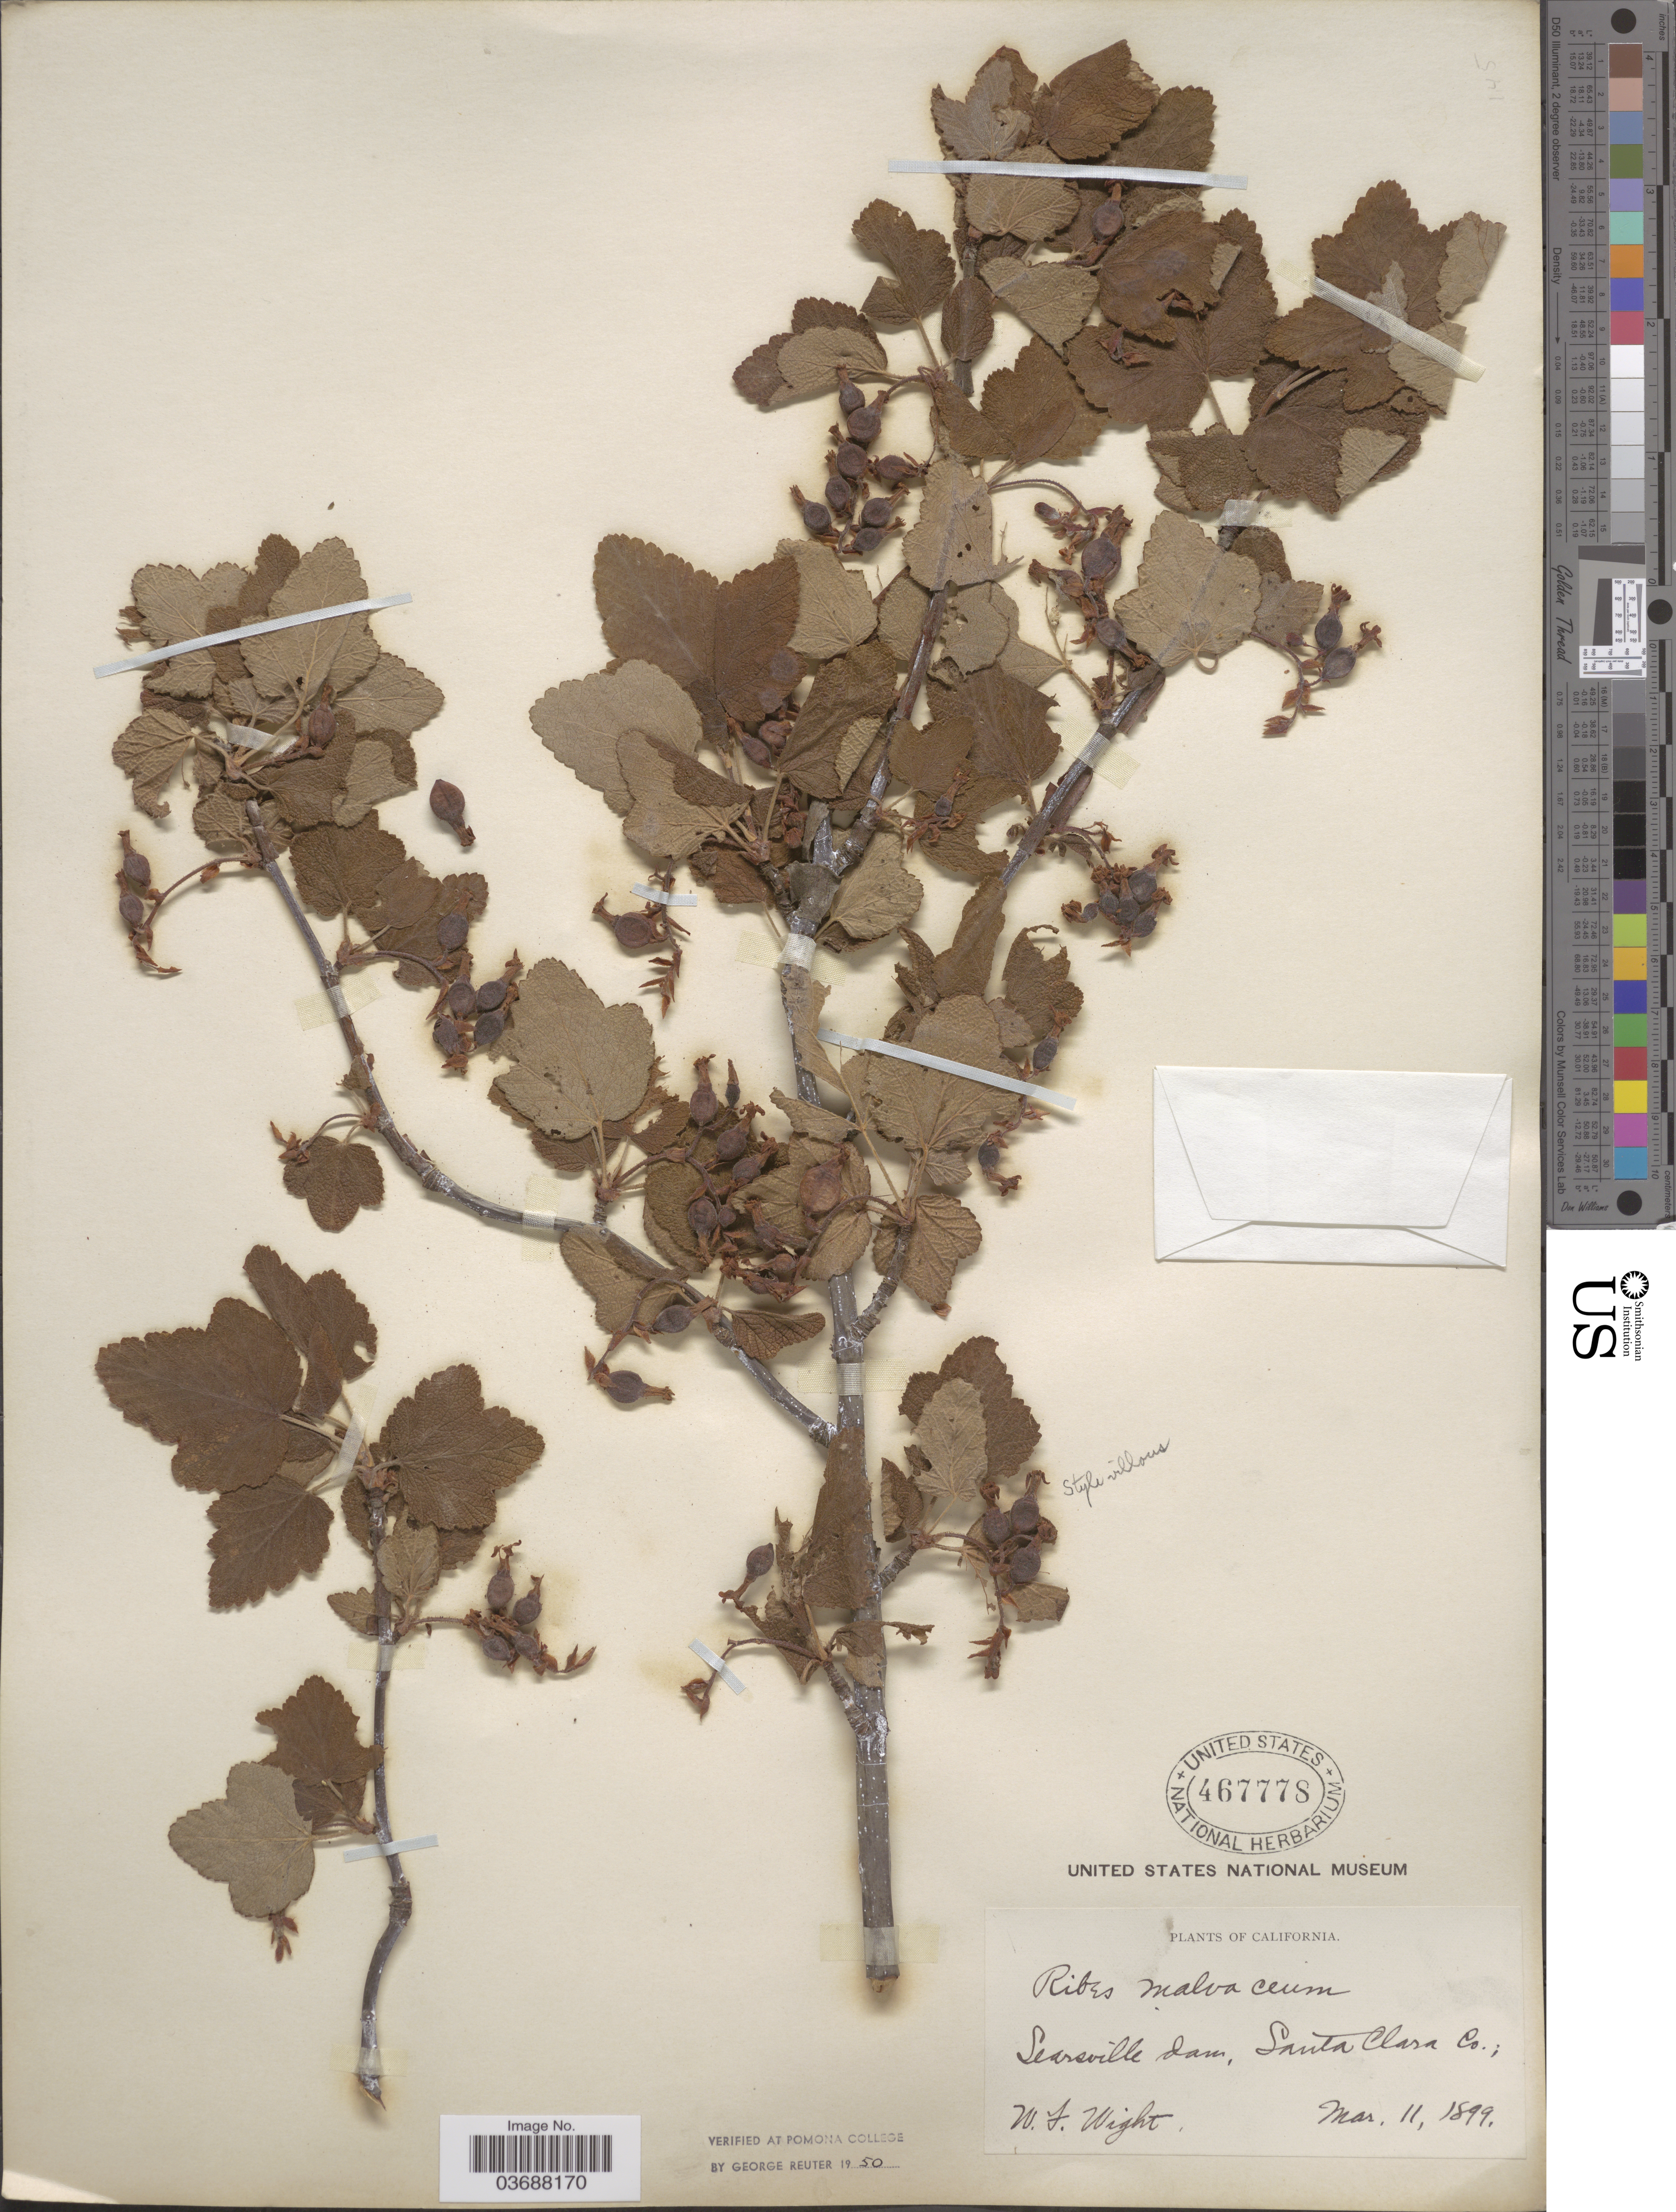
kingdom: Plantae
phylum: Tracheophyta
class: Magnoliopsida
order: Saxifragales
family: Grossulariaceae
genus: Ribes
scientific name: Ribes malvaceum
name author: Sm.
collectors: W. Wight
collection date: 1899-03-11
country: United States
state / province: California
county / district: Santa Clara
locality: Searsville dam, Santa Clara Co.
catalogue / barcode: US 467778